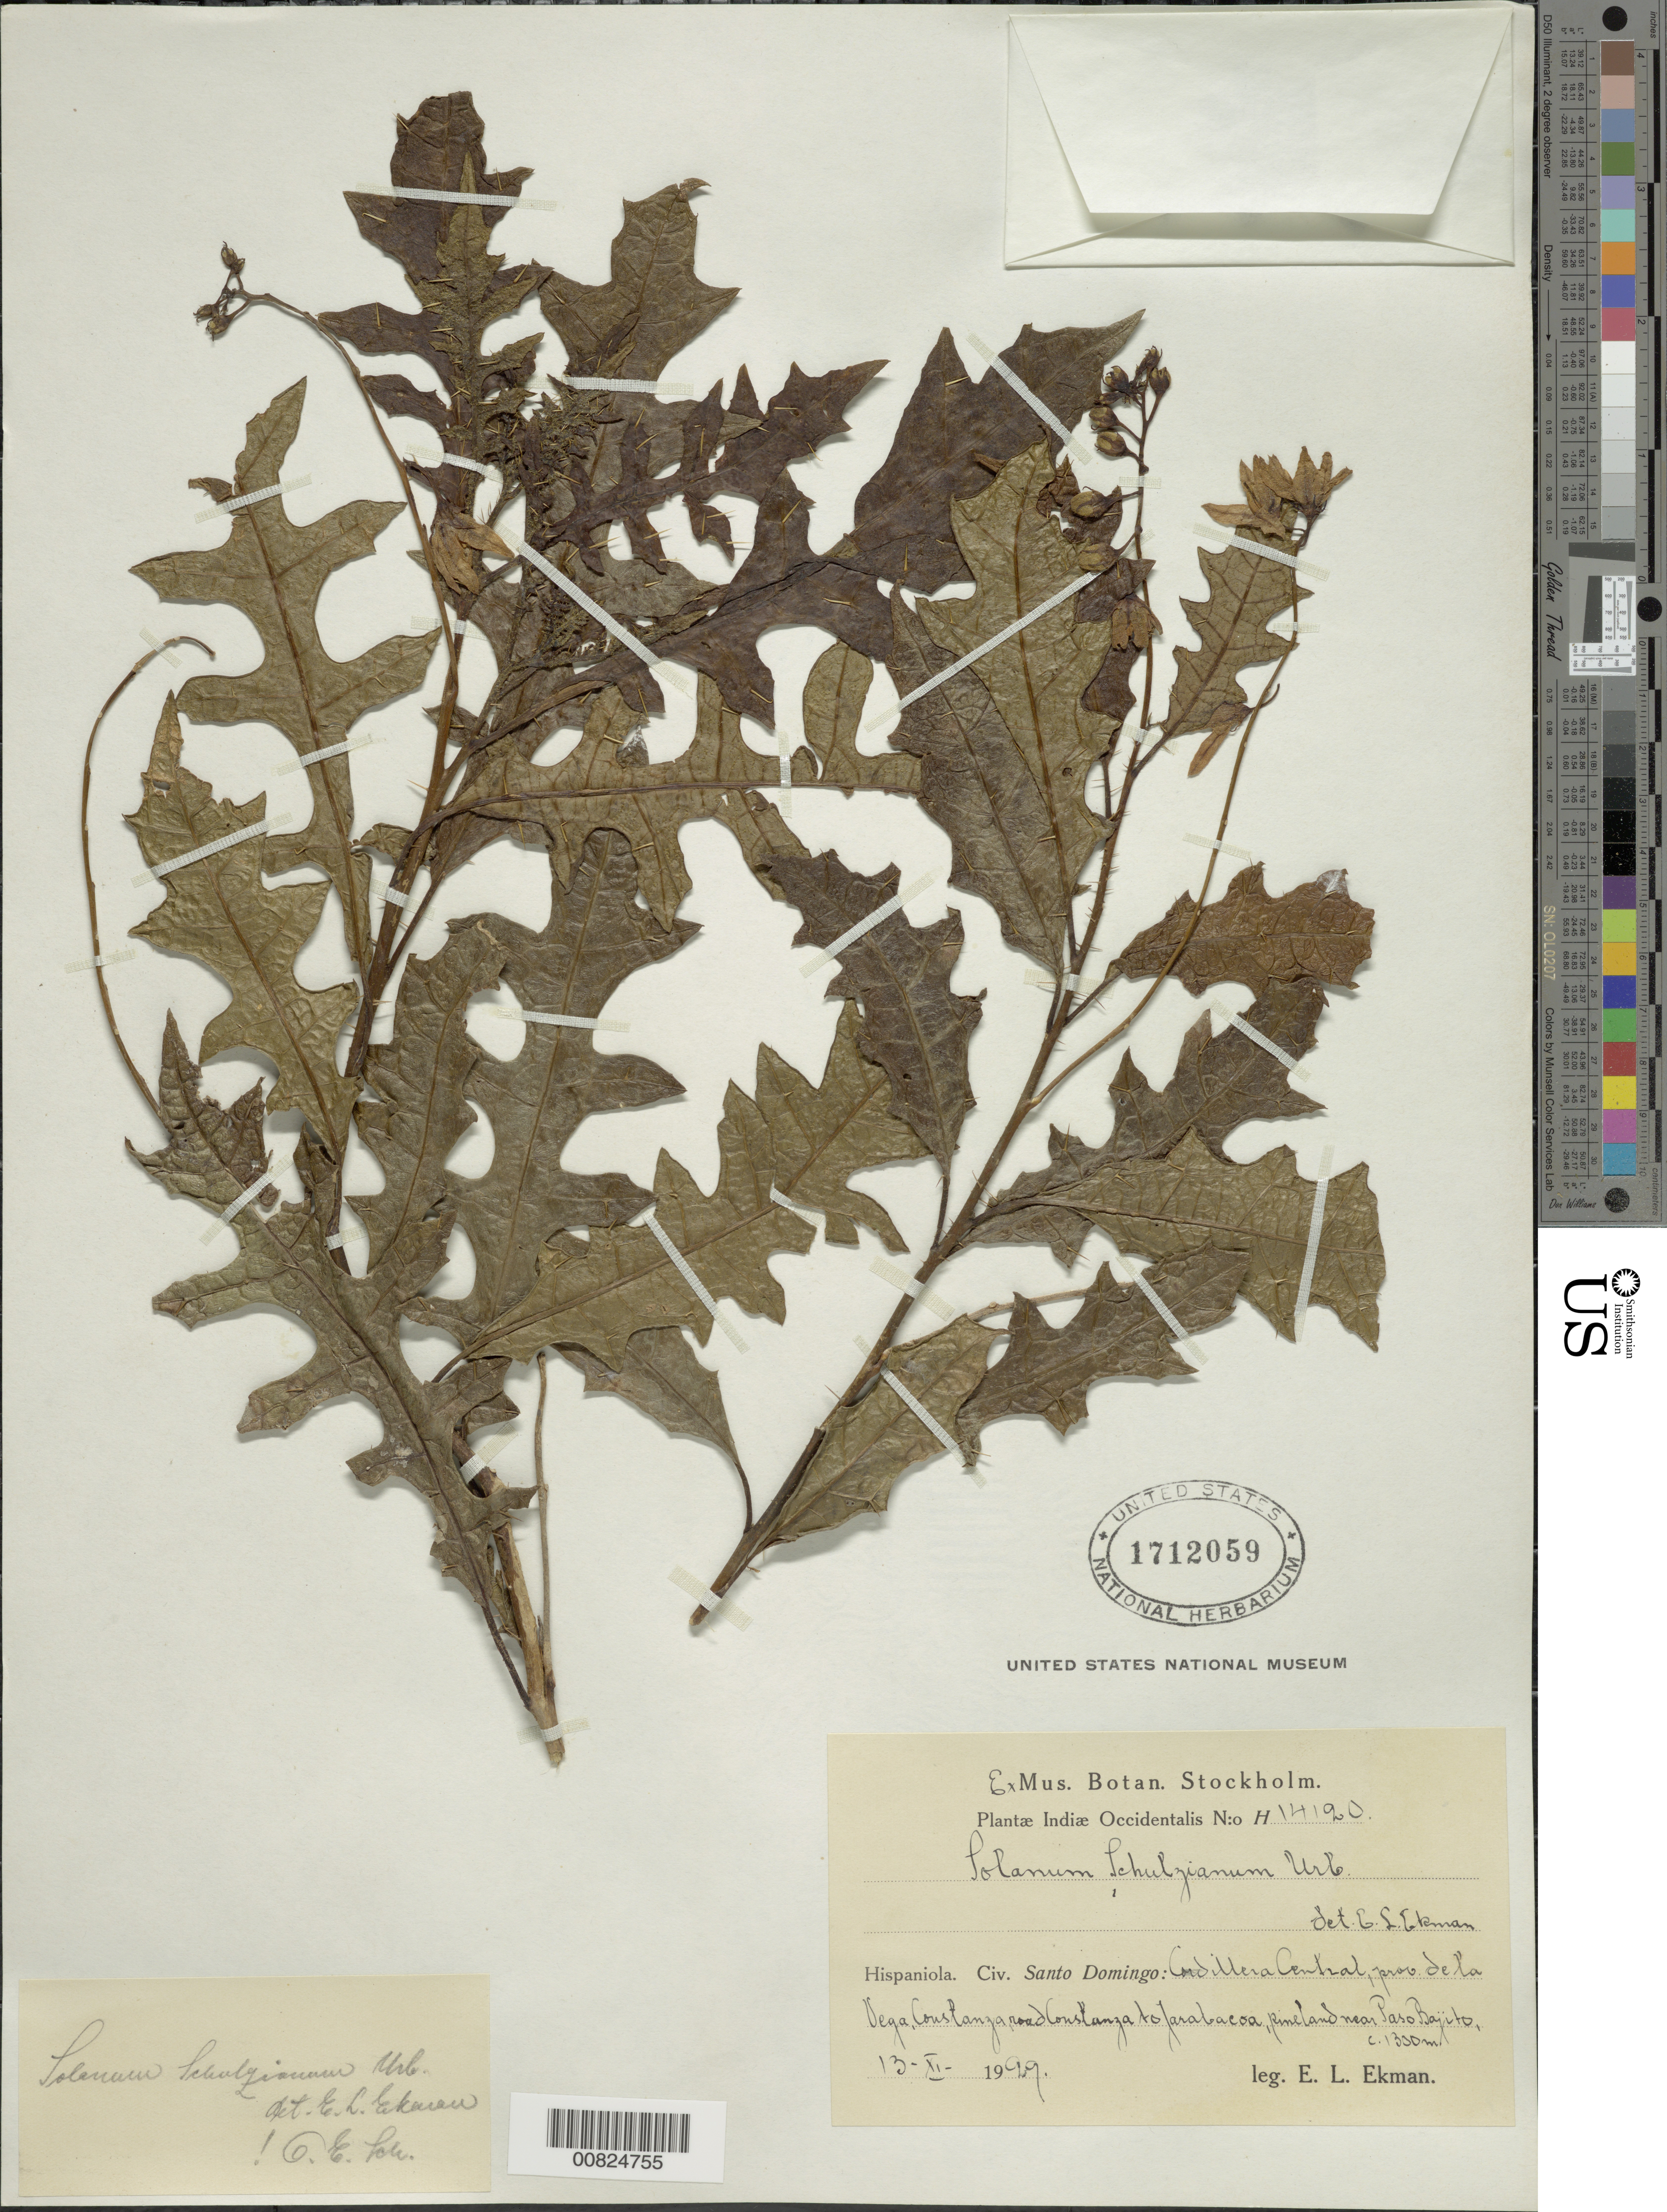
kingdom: Plantae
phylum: Tracheophyta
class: Magnoliopsida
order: Solanales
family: Solanaceae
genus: Solanum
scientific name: Solanum schulzianum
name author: Urb.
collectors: E. L. Ekman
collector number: H 14120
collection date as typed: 13 Nov 1929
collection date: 1929-11-13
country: Dominican Republic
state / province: La Vega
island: Hispaniola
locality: Cordillera Central, Constanza, road Constanza to Jarabacoa, near Paso Bajito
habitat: Pineland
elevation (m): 1300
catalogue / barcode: US 1712059